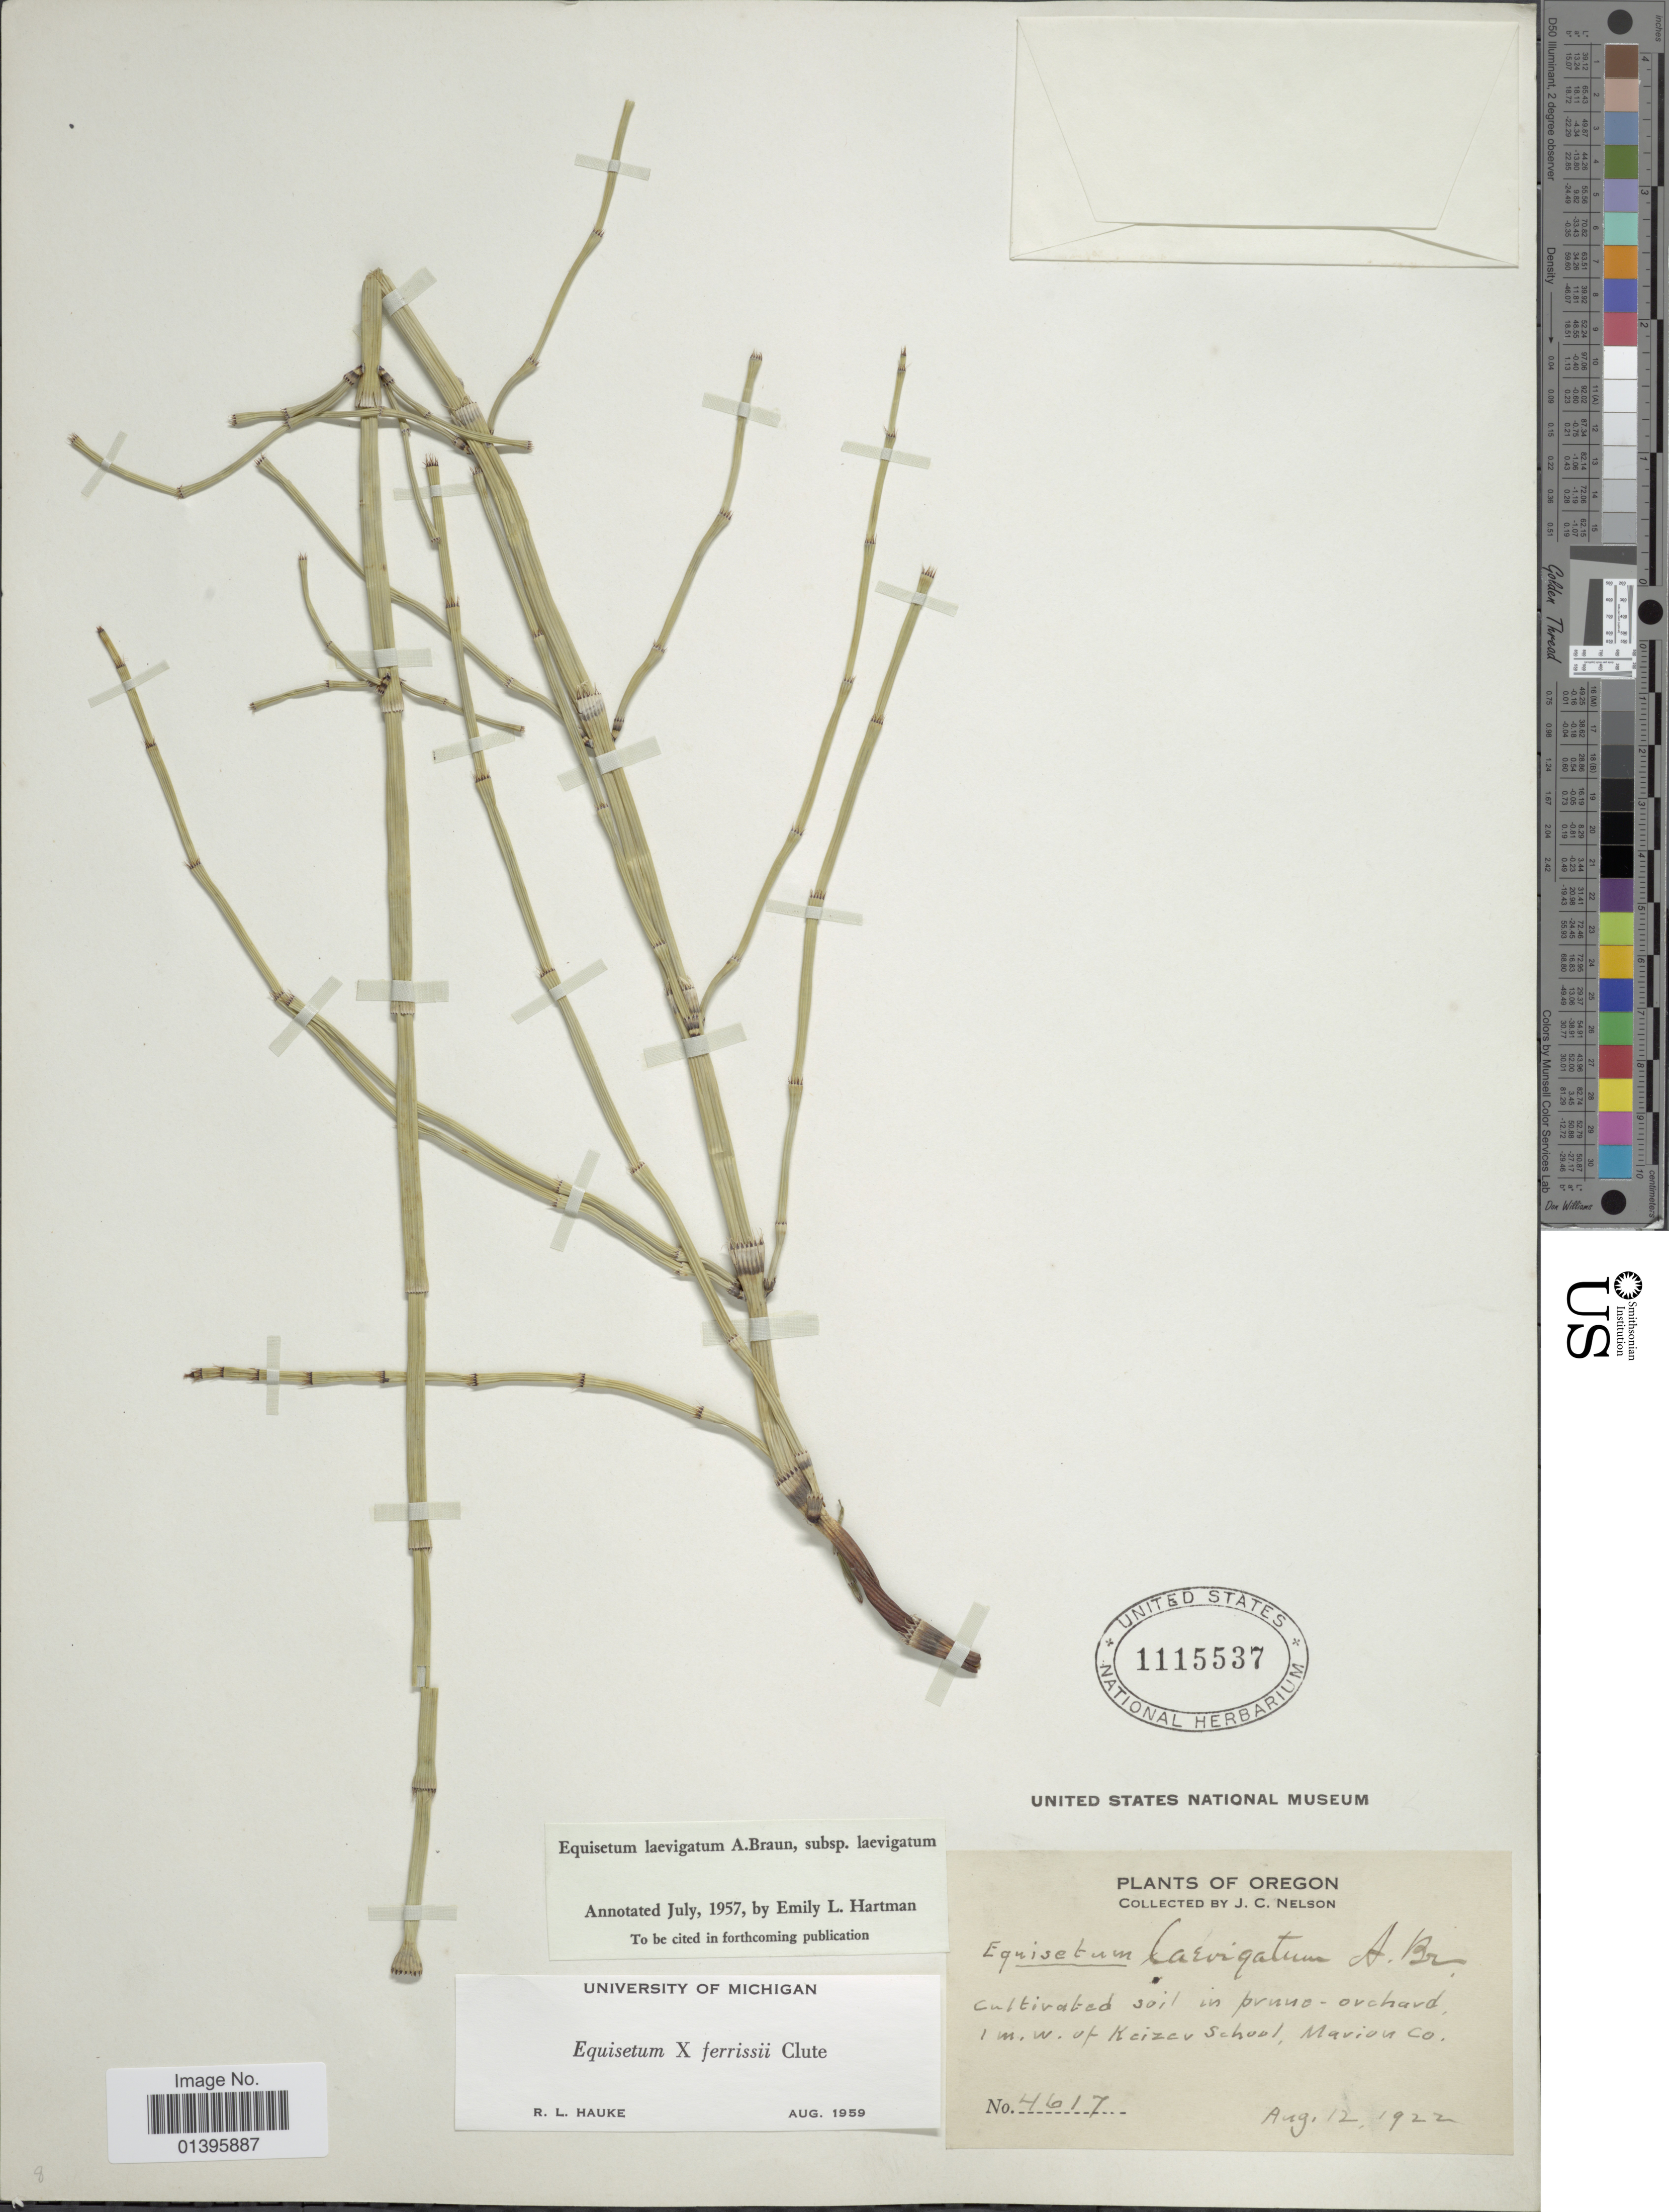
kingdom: Plantae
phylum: Tracheophyta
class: Polypodiopsida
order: Equisetales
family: Equisetaceae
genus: Equisetum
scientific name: Equisetum x ferrissii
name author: Clute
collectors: J. C. Nelson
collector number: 4617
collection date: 1922-08-12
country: United States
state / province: Oregon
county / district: Marion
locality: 1 m. W. of Keizer School, Marion Co.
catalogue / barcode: US 1115537